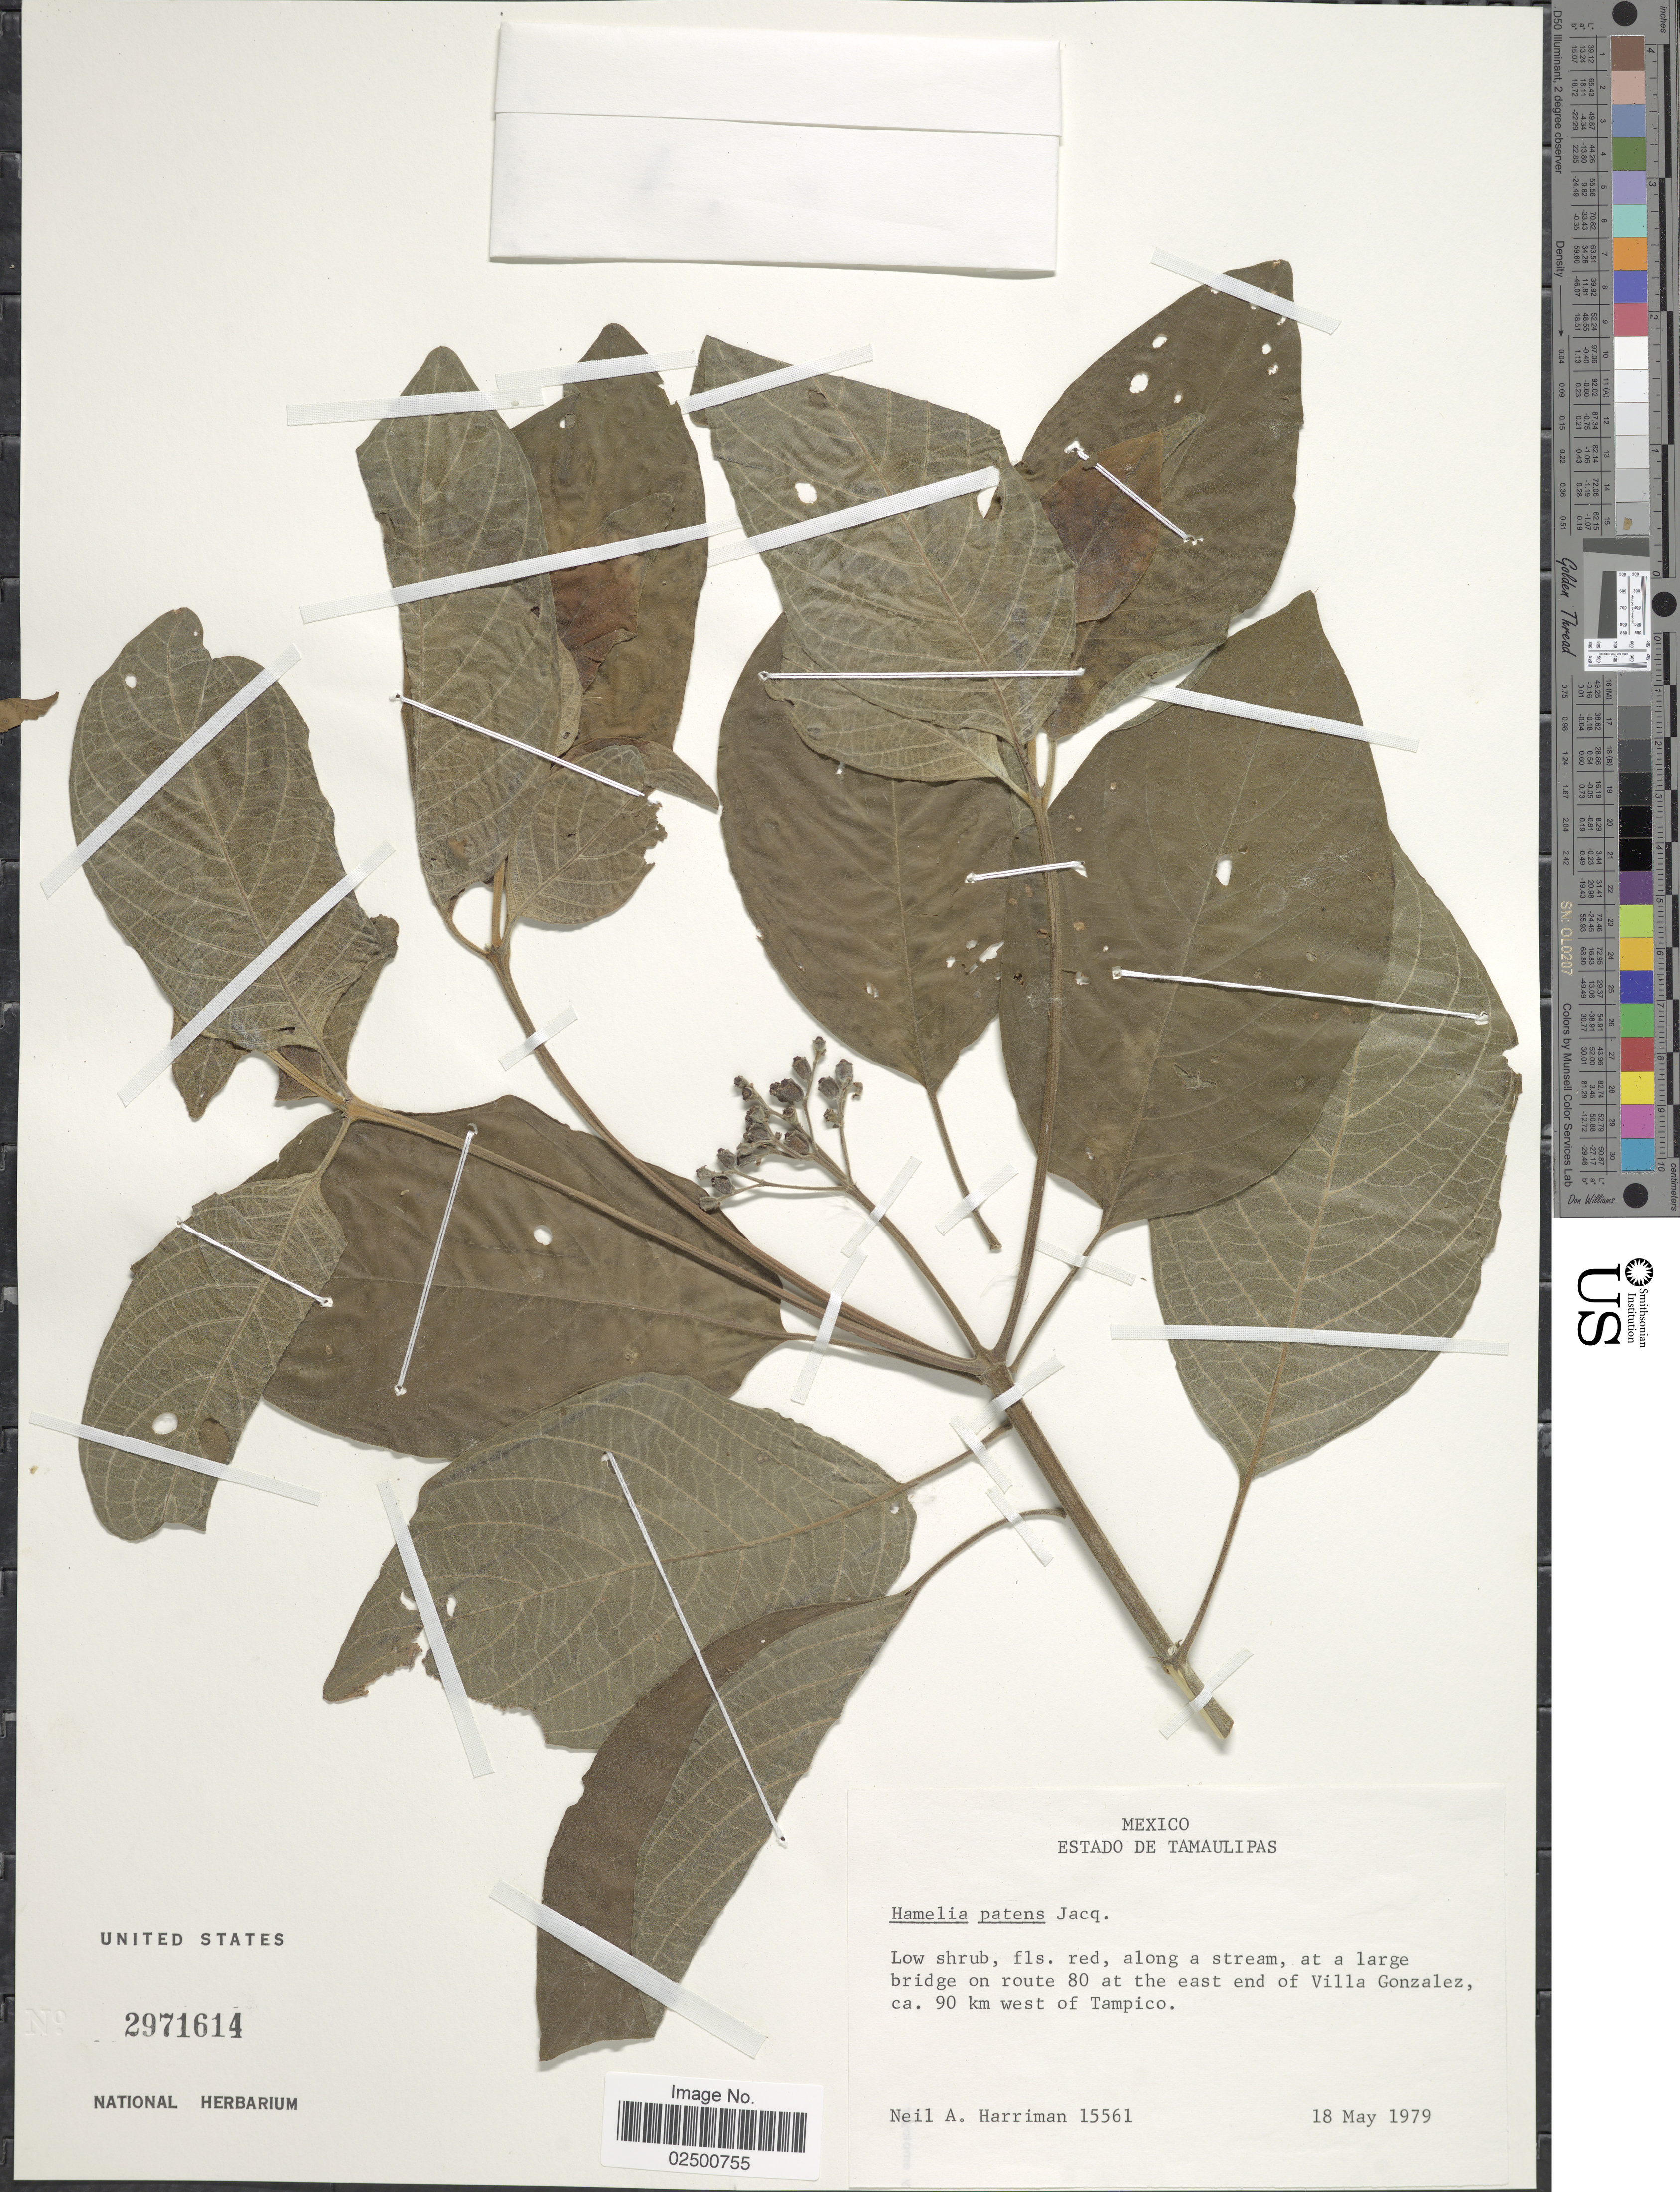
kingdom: Plantae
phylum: Tracheophyta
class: Magnoliopsida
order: Gentianales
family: Rubiaceae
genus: Hamelia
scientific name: Hamelia patens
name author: Jacq.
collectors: N. A. Harriman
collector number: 15561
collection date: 1979-05-18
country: Mexico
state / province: Tamaulipas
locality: At a large bridge on route 80 at the east end of Villa Gonzalez, ca. 90 km west of Tampico.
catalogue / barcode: US 2971614